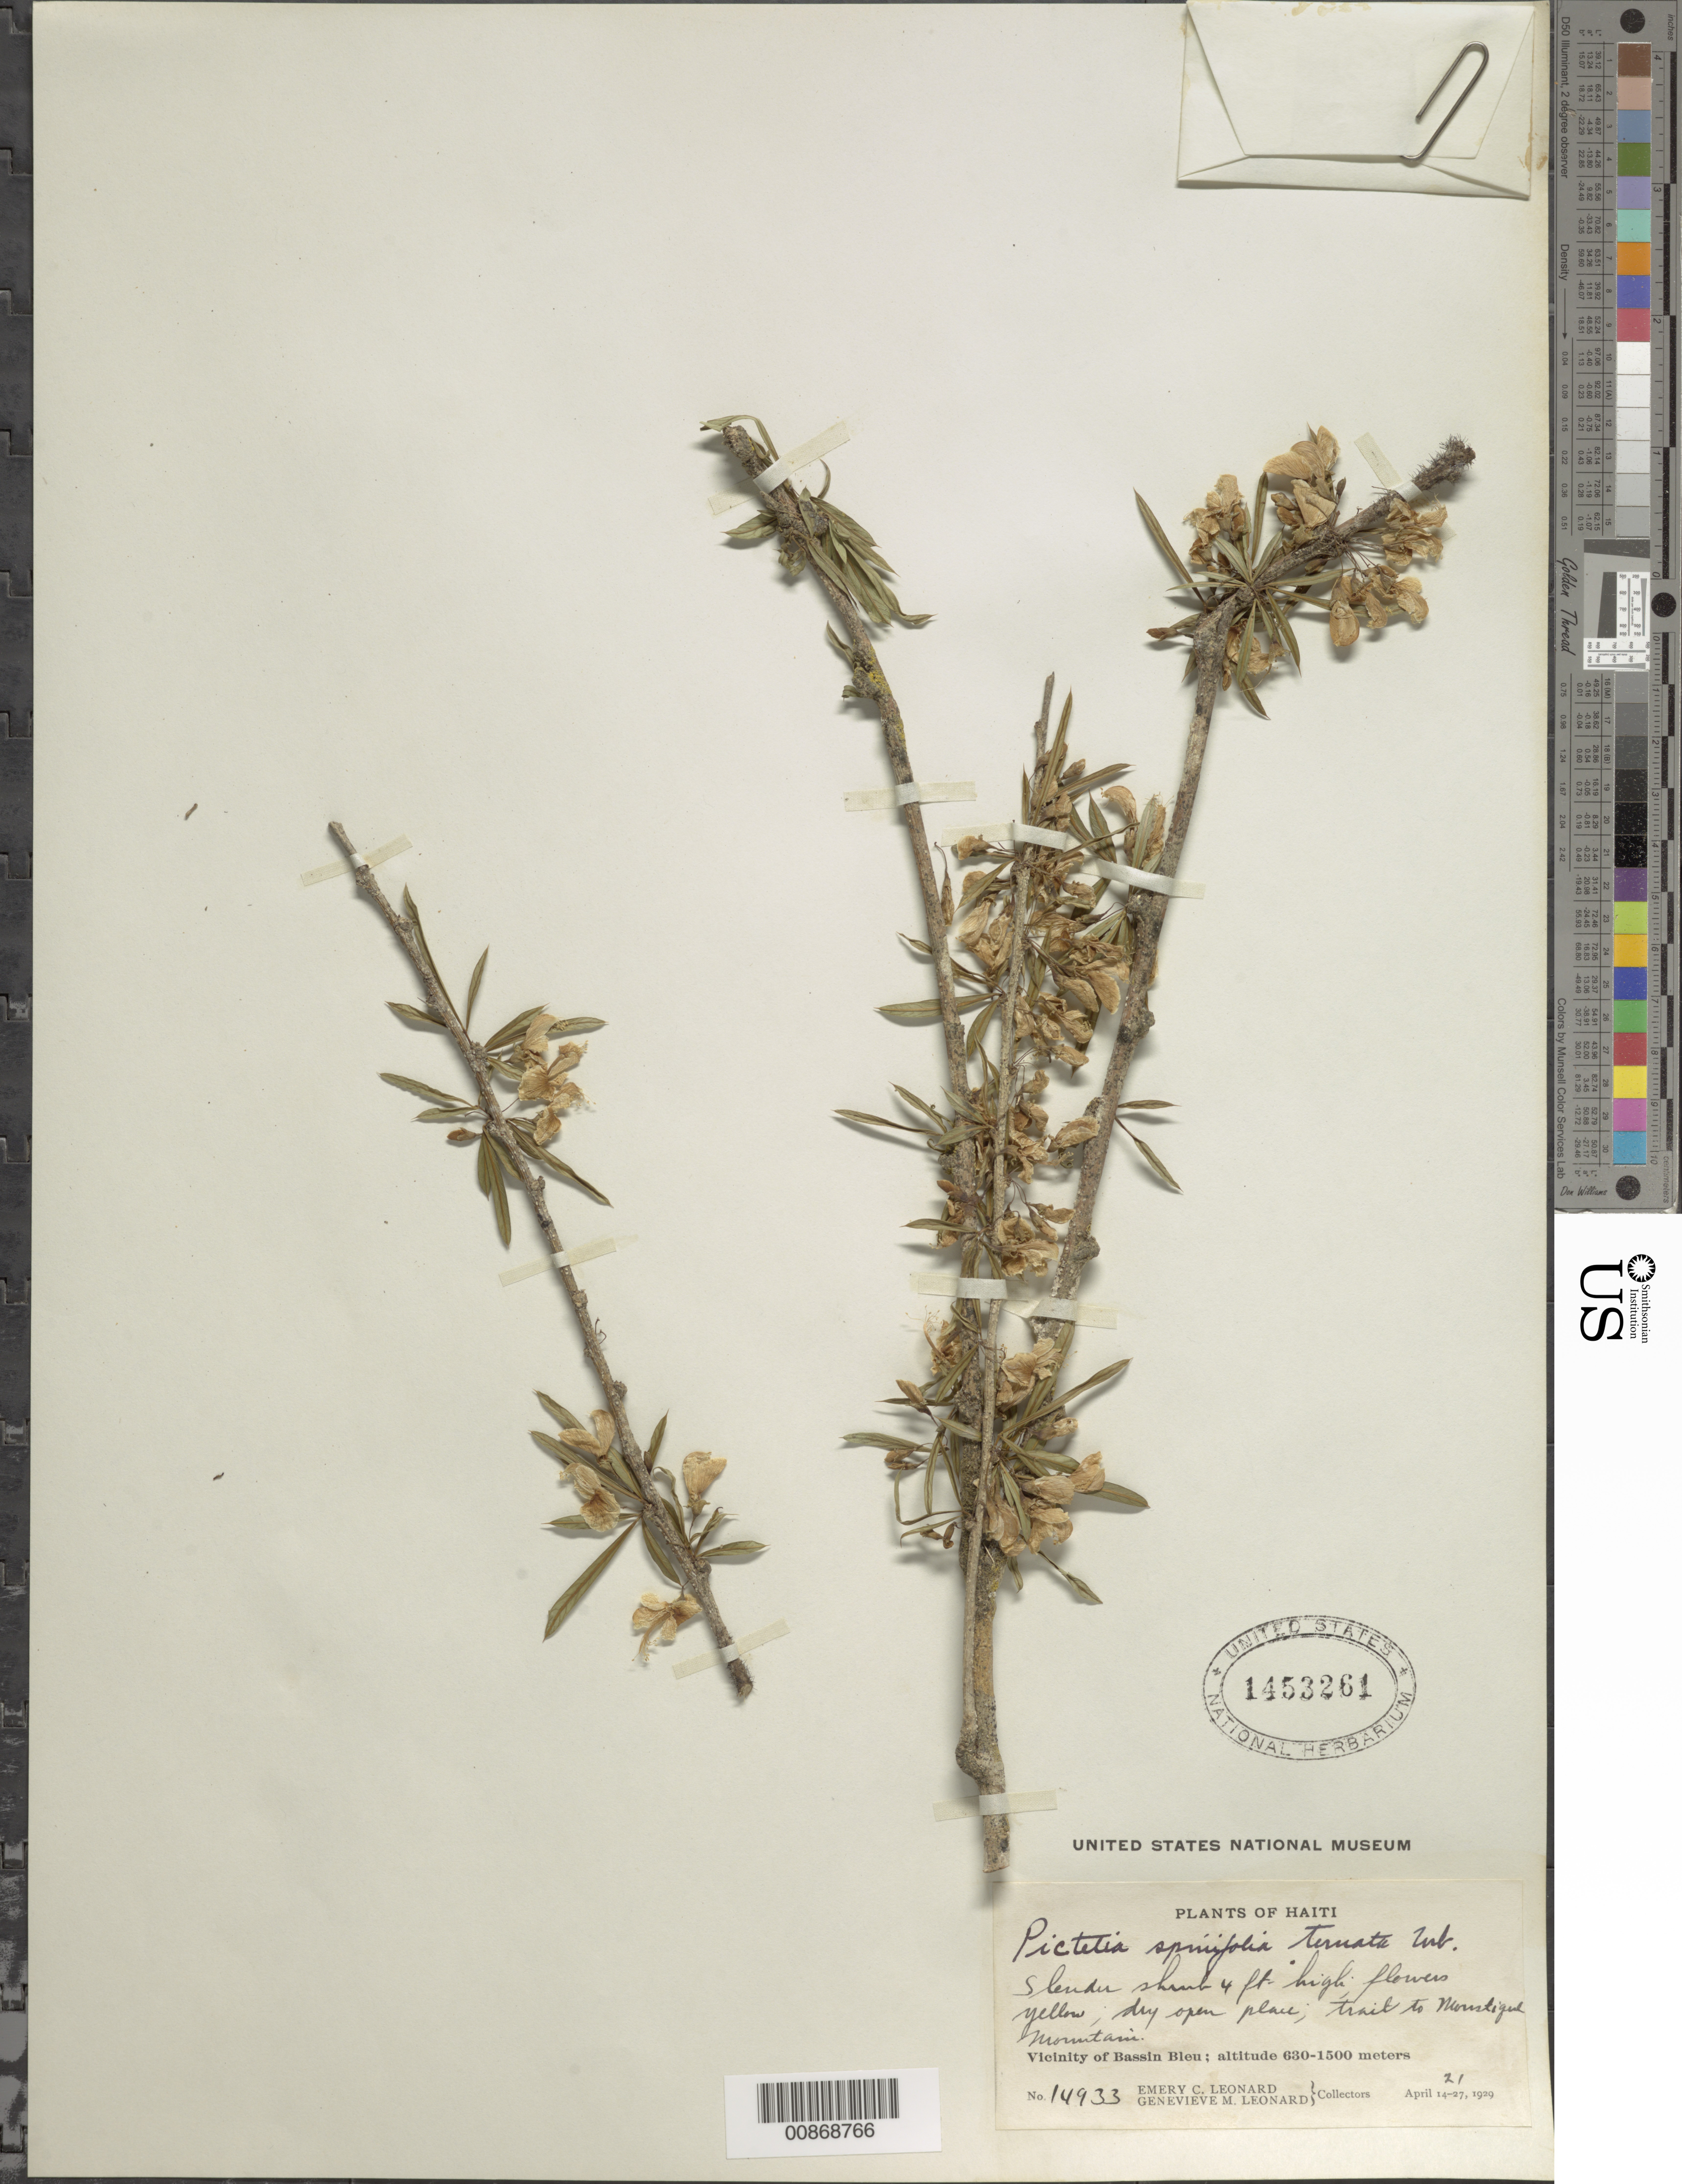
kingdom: Plantae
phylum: Tracheophyta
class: Magnoliopsida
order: Fabales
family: Fabaceae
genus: Pictetia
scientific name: Pictetia spinifolia var. ternata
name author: (Spreng. ex DC.) Urb.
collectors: E. C. Leonard & G. M. Leonard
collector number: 14933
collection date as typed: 21 Apr 1929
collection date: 1929-04-21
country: Haiti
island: Hispaniola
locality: Vicinity of Bassin Bleu. Trail to Moustique Mountain.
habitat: Dry open place.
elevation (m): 630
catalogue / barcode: US 1453261